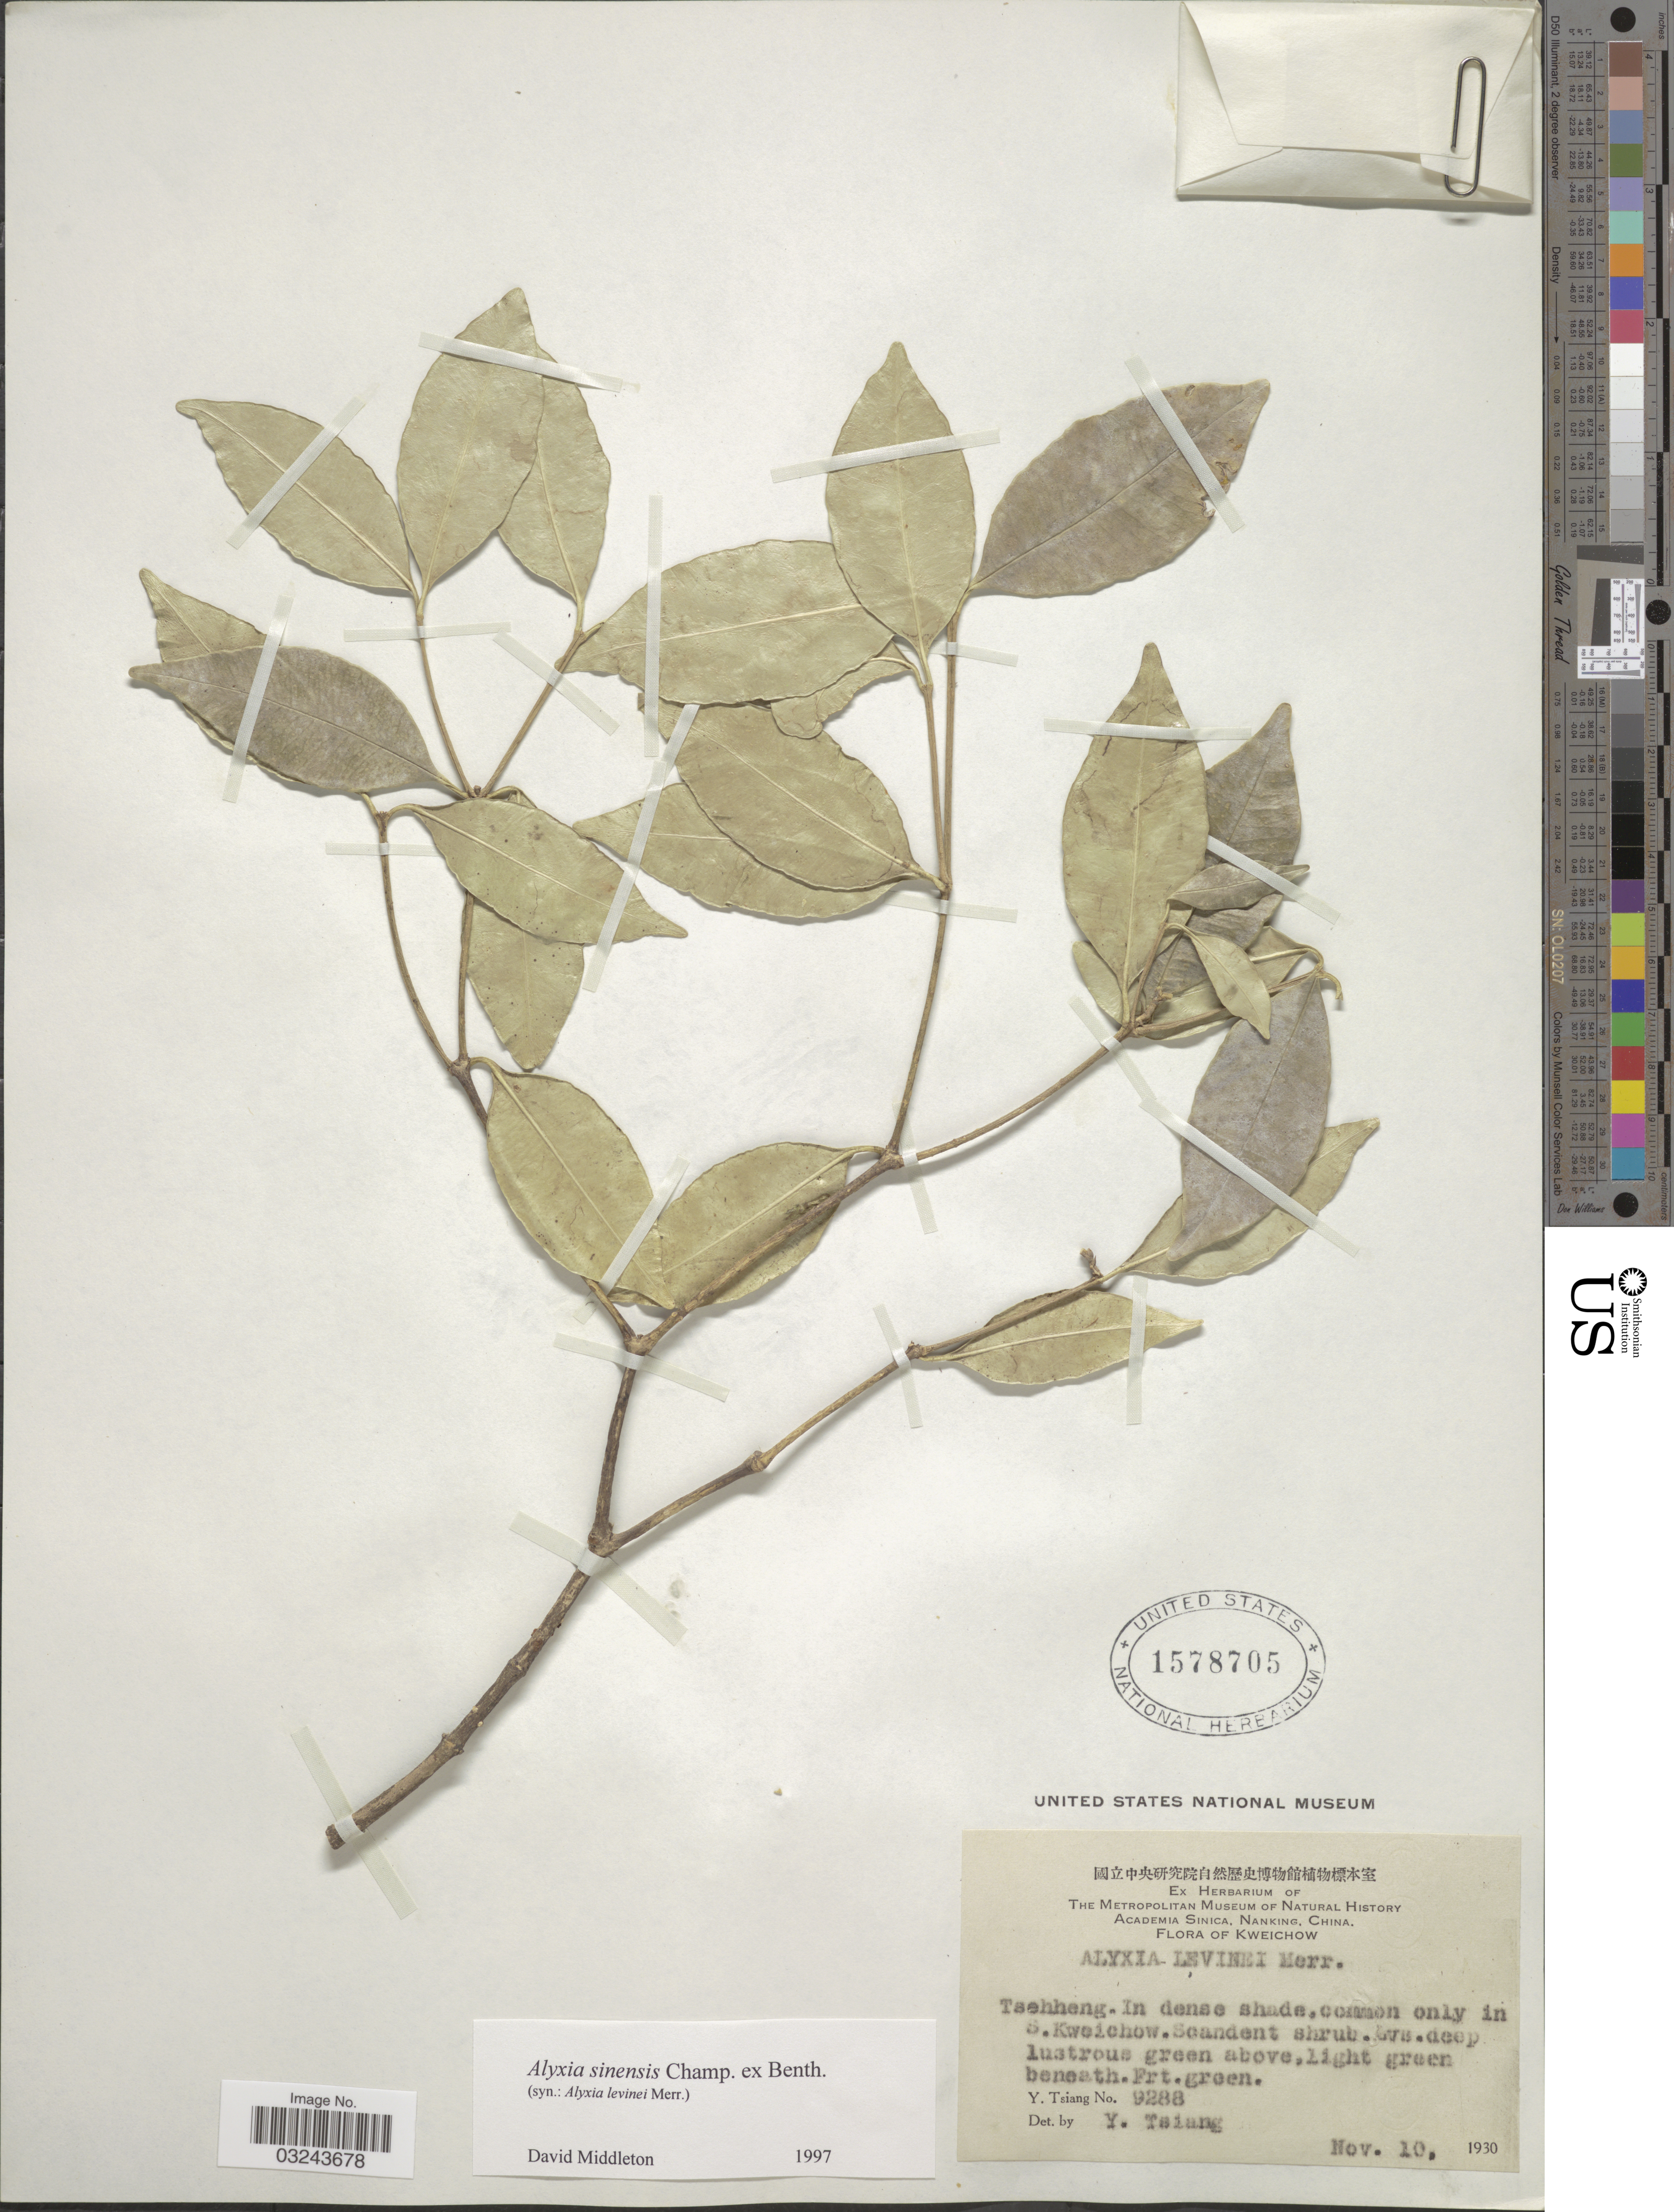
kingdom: Plantae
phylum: Tracheophyta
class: Magnoliopsida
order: Gentianales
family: Apocynaceae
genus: Alyxia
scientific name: Alyxia sinensis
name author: Champ. ex Benth.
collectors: Y. Tsiang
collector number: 9288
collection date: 1930-11-10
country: China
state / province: Guizhou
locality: Kweichow. Tsehheng. In dense shade, common only in S. Kweichow.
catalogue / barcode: US 1578705